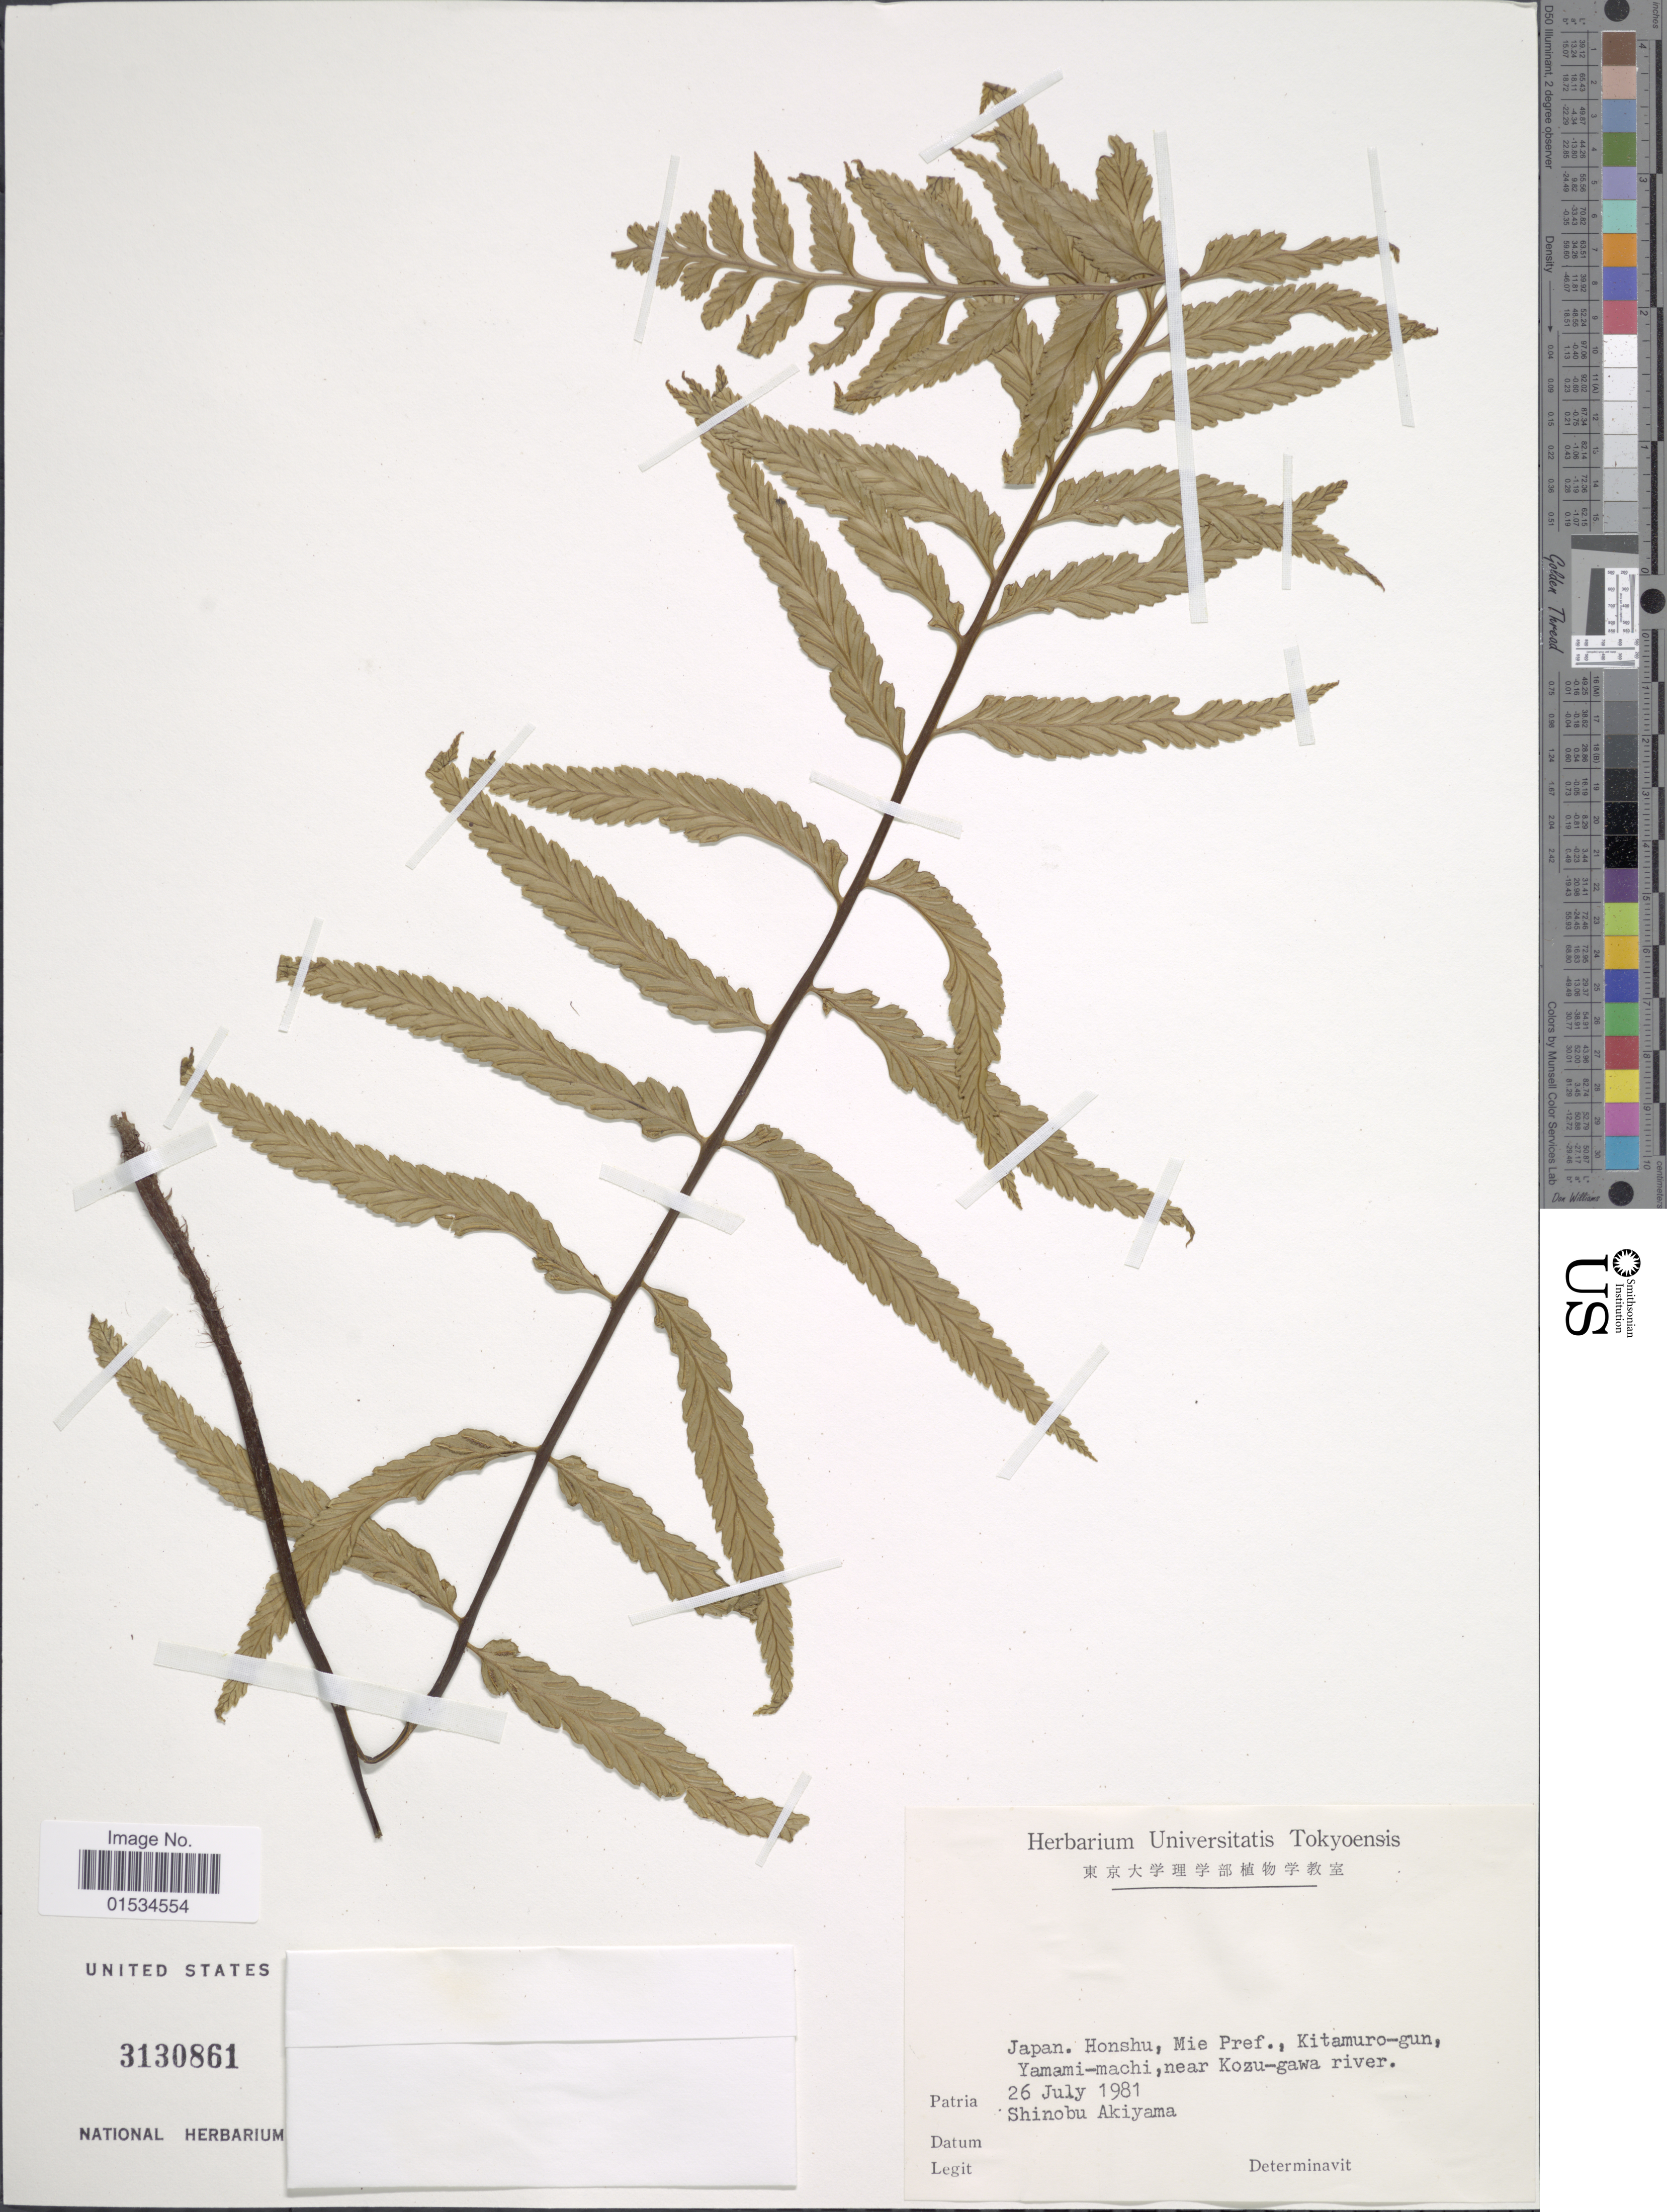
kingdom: Plantae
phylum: Tracheophyta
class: Polypodiopsida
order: Polypodiales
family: Athyriaceae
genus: Diplazium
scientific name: Diplazium sp.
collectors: Shinobu Akiyama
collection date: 1981-07-26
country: Japan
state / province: Mie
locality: Honshu, Mie Pref., Kitamuro-gun,Yamami-machi, near Kozu-gawa river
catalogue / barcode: US 3130861